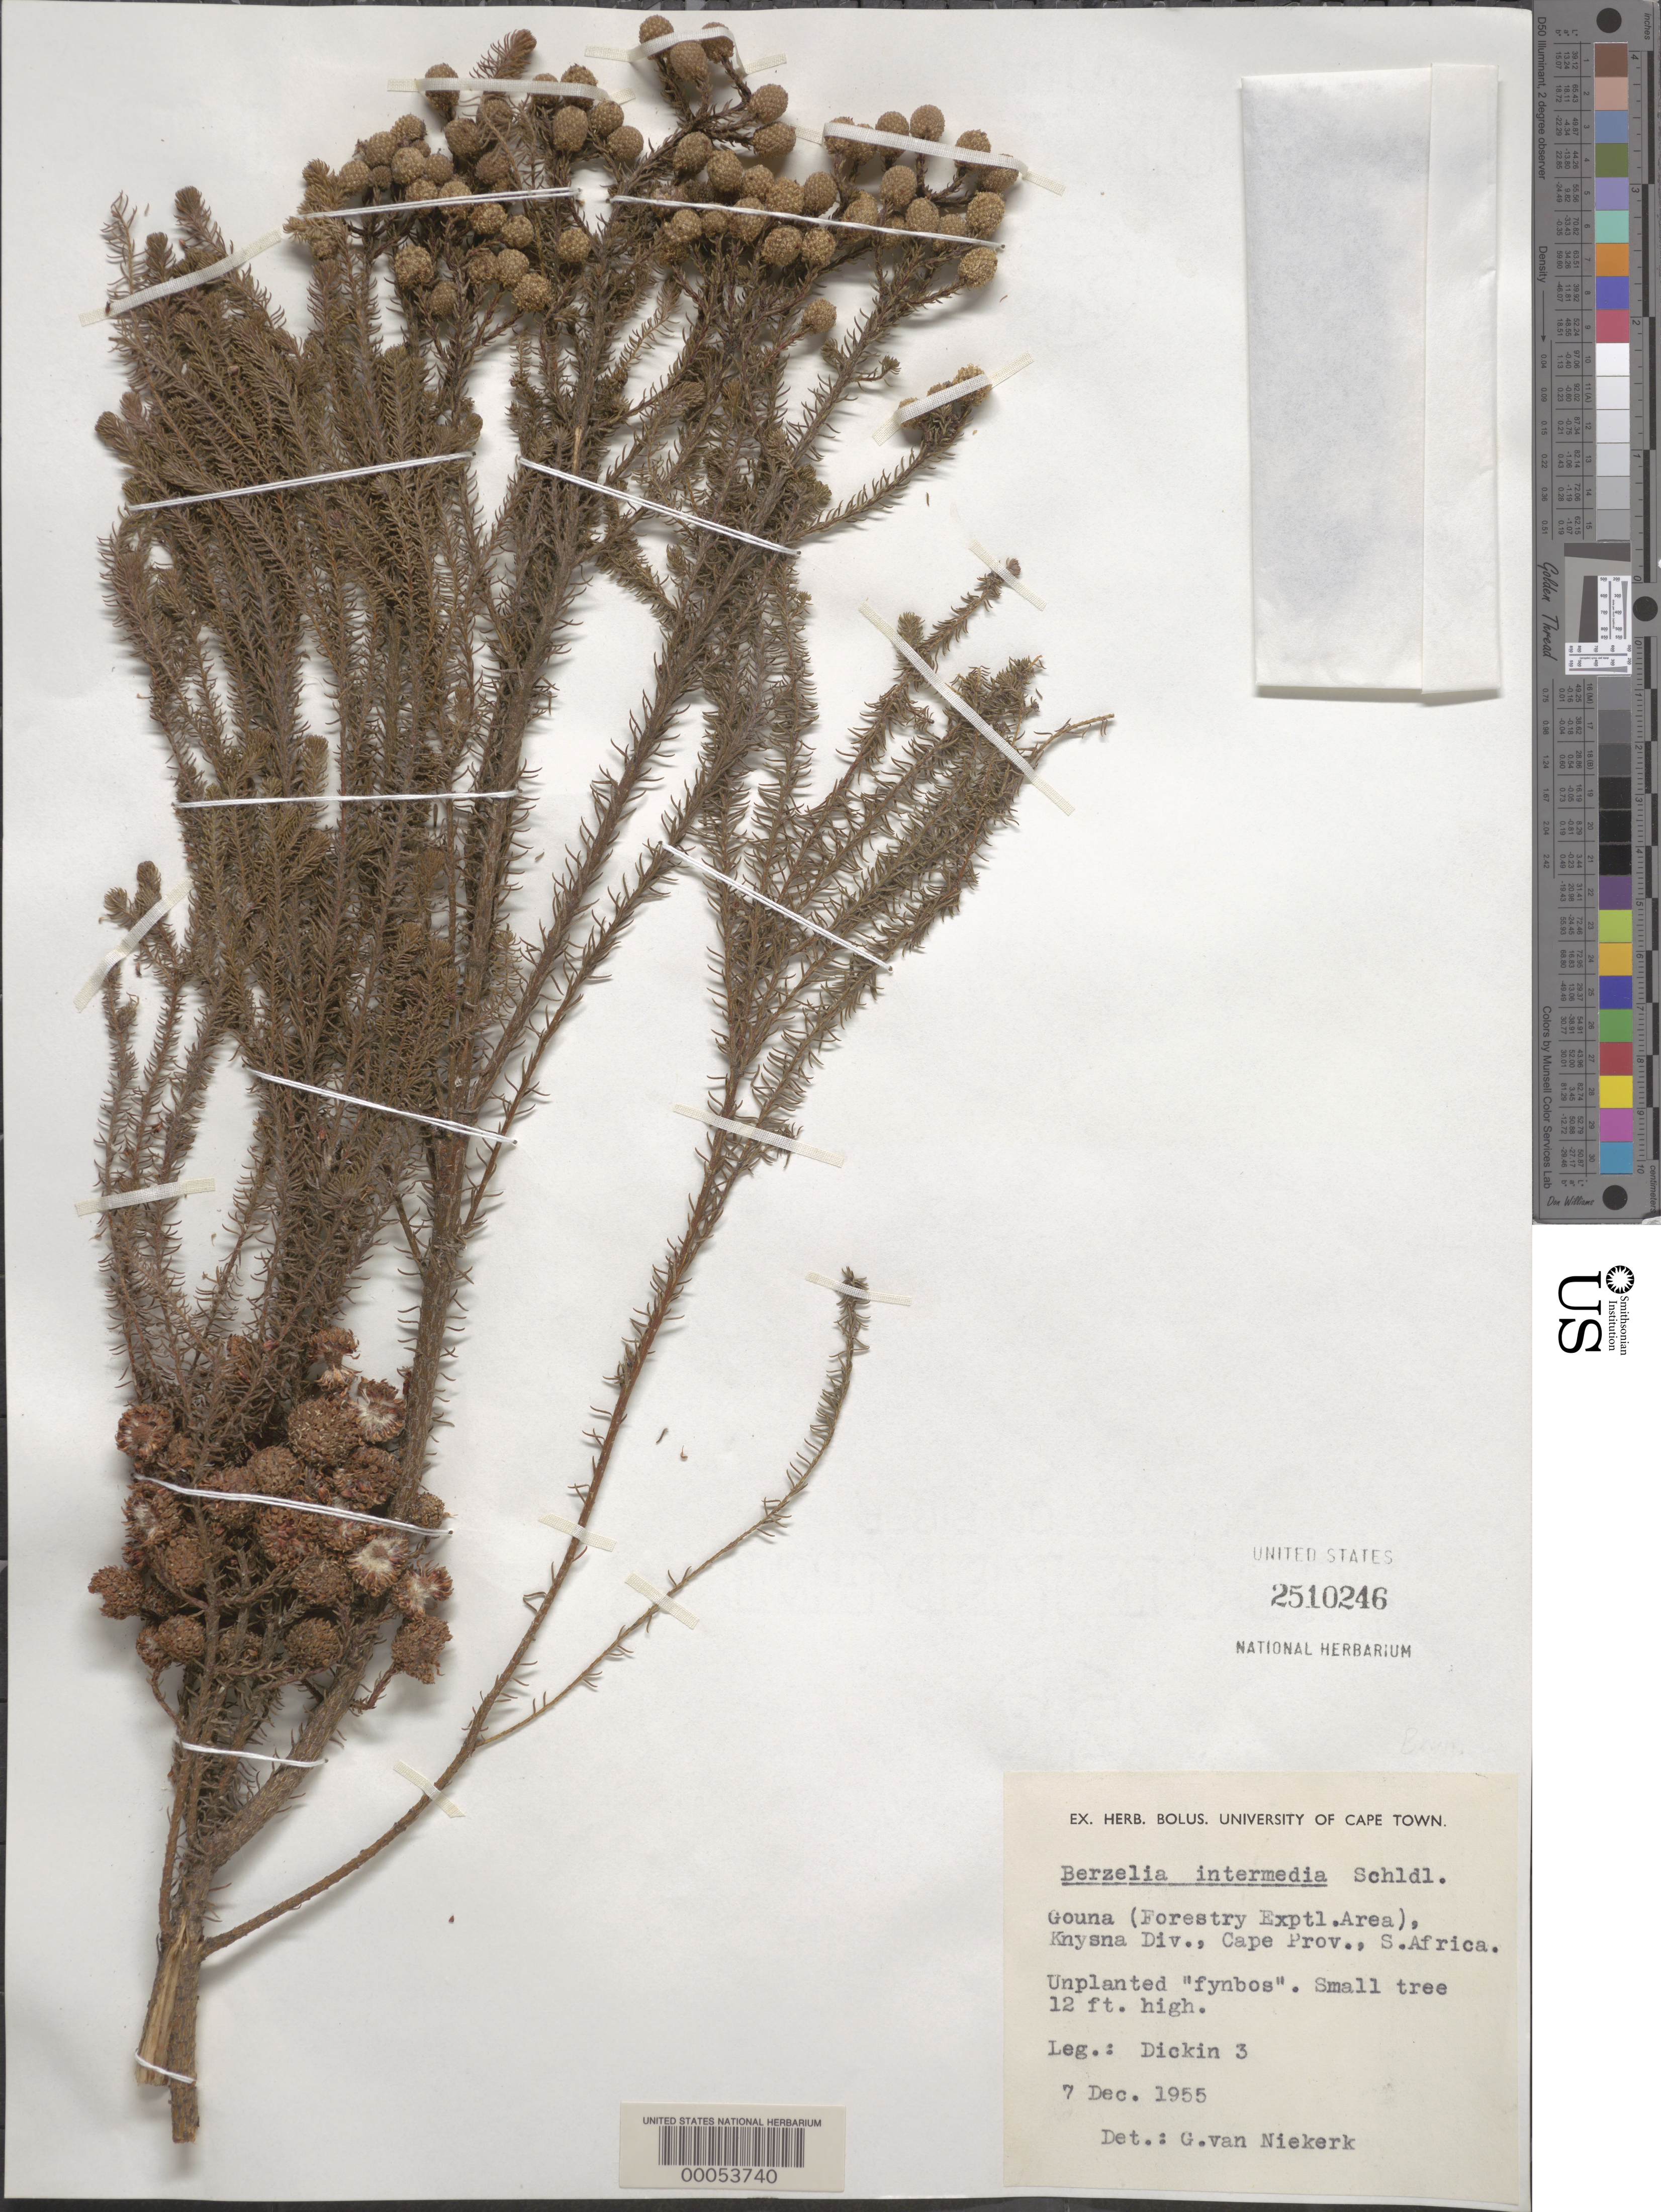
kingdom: Plantae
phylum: Tracheophyta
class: Magnoliopsida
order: Bruniales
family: Bruniaceae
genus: Berzelia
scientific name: Berzelia intermedia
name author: Schltdl.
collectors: G. Van Niekerk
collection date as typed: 07 Dec 1955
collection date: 1955-12-07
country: South Africa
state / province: Western Cape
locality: Gouna, forestry exptl. area. Knysna Div.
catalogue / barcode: US 2510246